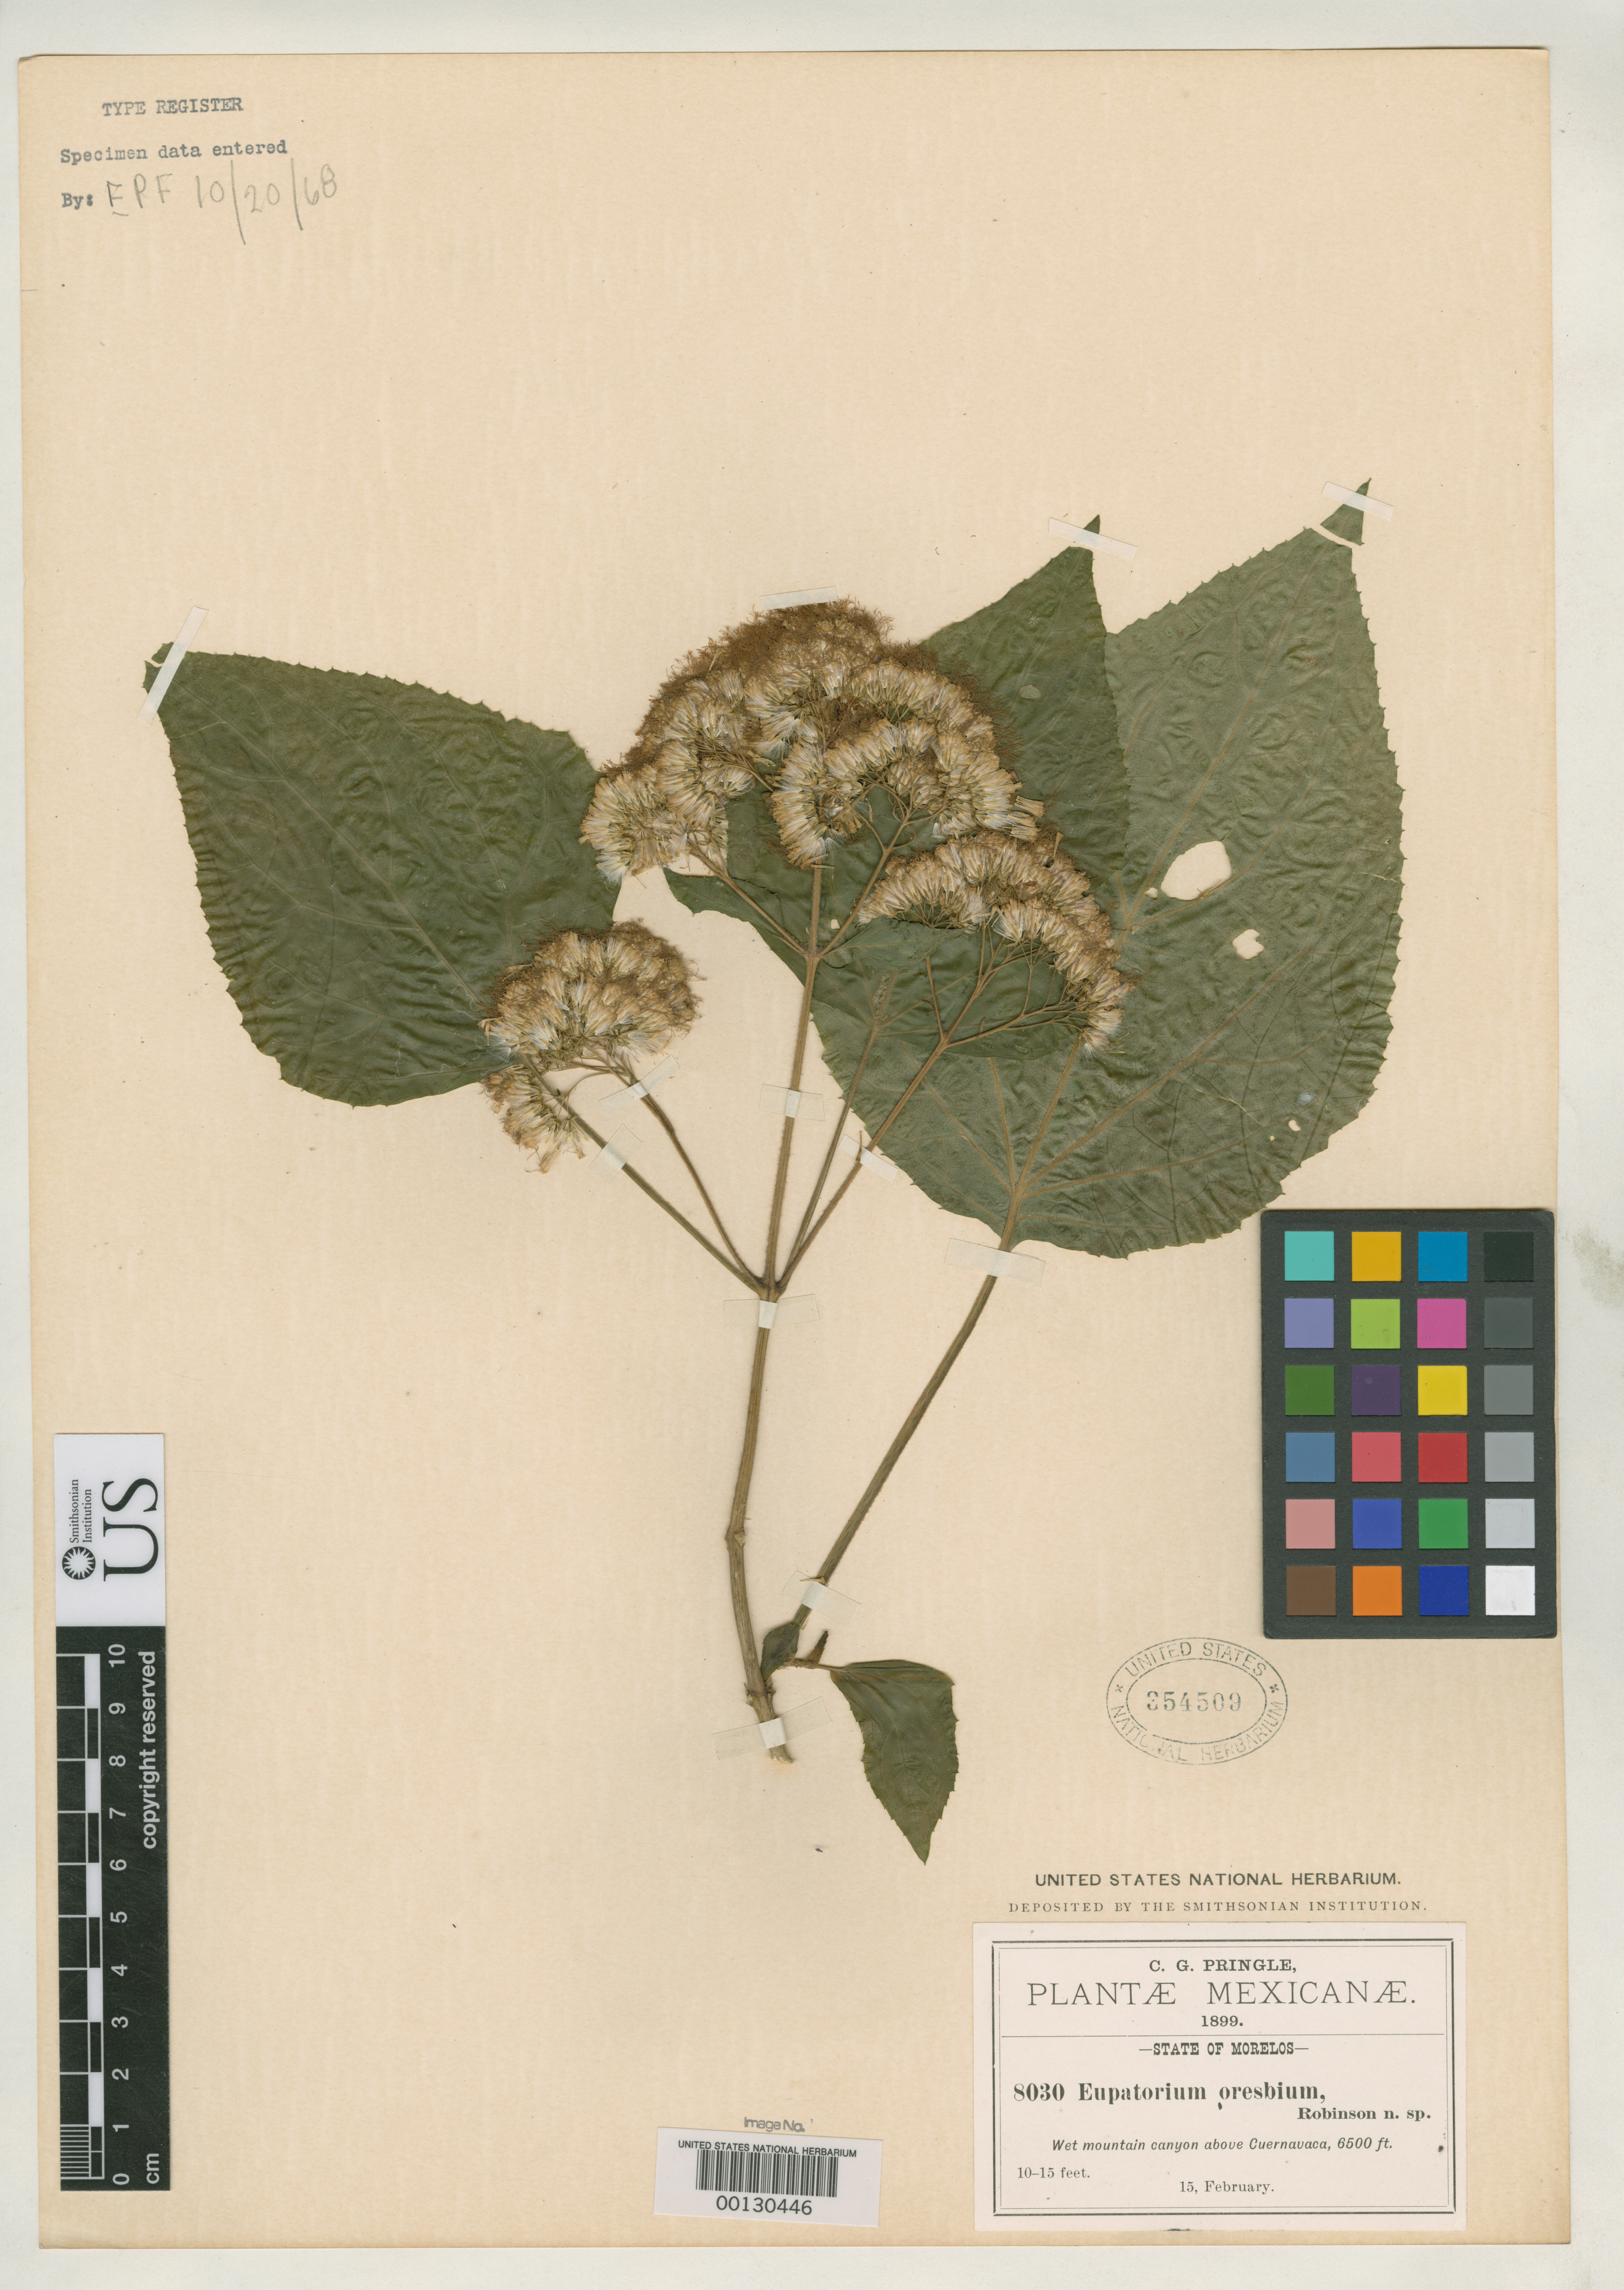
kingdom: Plantae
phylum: Tracheophyta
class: Magnoliopsida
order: Asterales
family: Asteraceae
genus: Eupatorium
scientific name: Eupatorium oresbium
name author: B.L. Rob.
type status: Isotype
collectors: C. G. Pringle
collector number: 8030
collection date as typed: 15 Feb 1899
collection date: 1899-02-15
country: Mexico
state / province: Morelos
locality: Canyon above Cuernavaca.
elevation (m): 2000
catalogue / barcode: US 354509